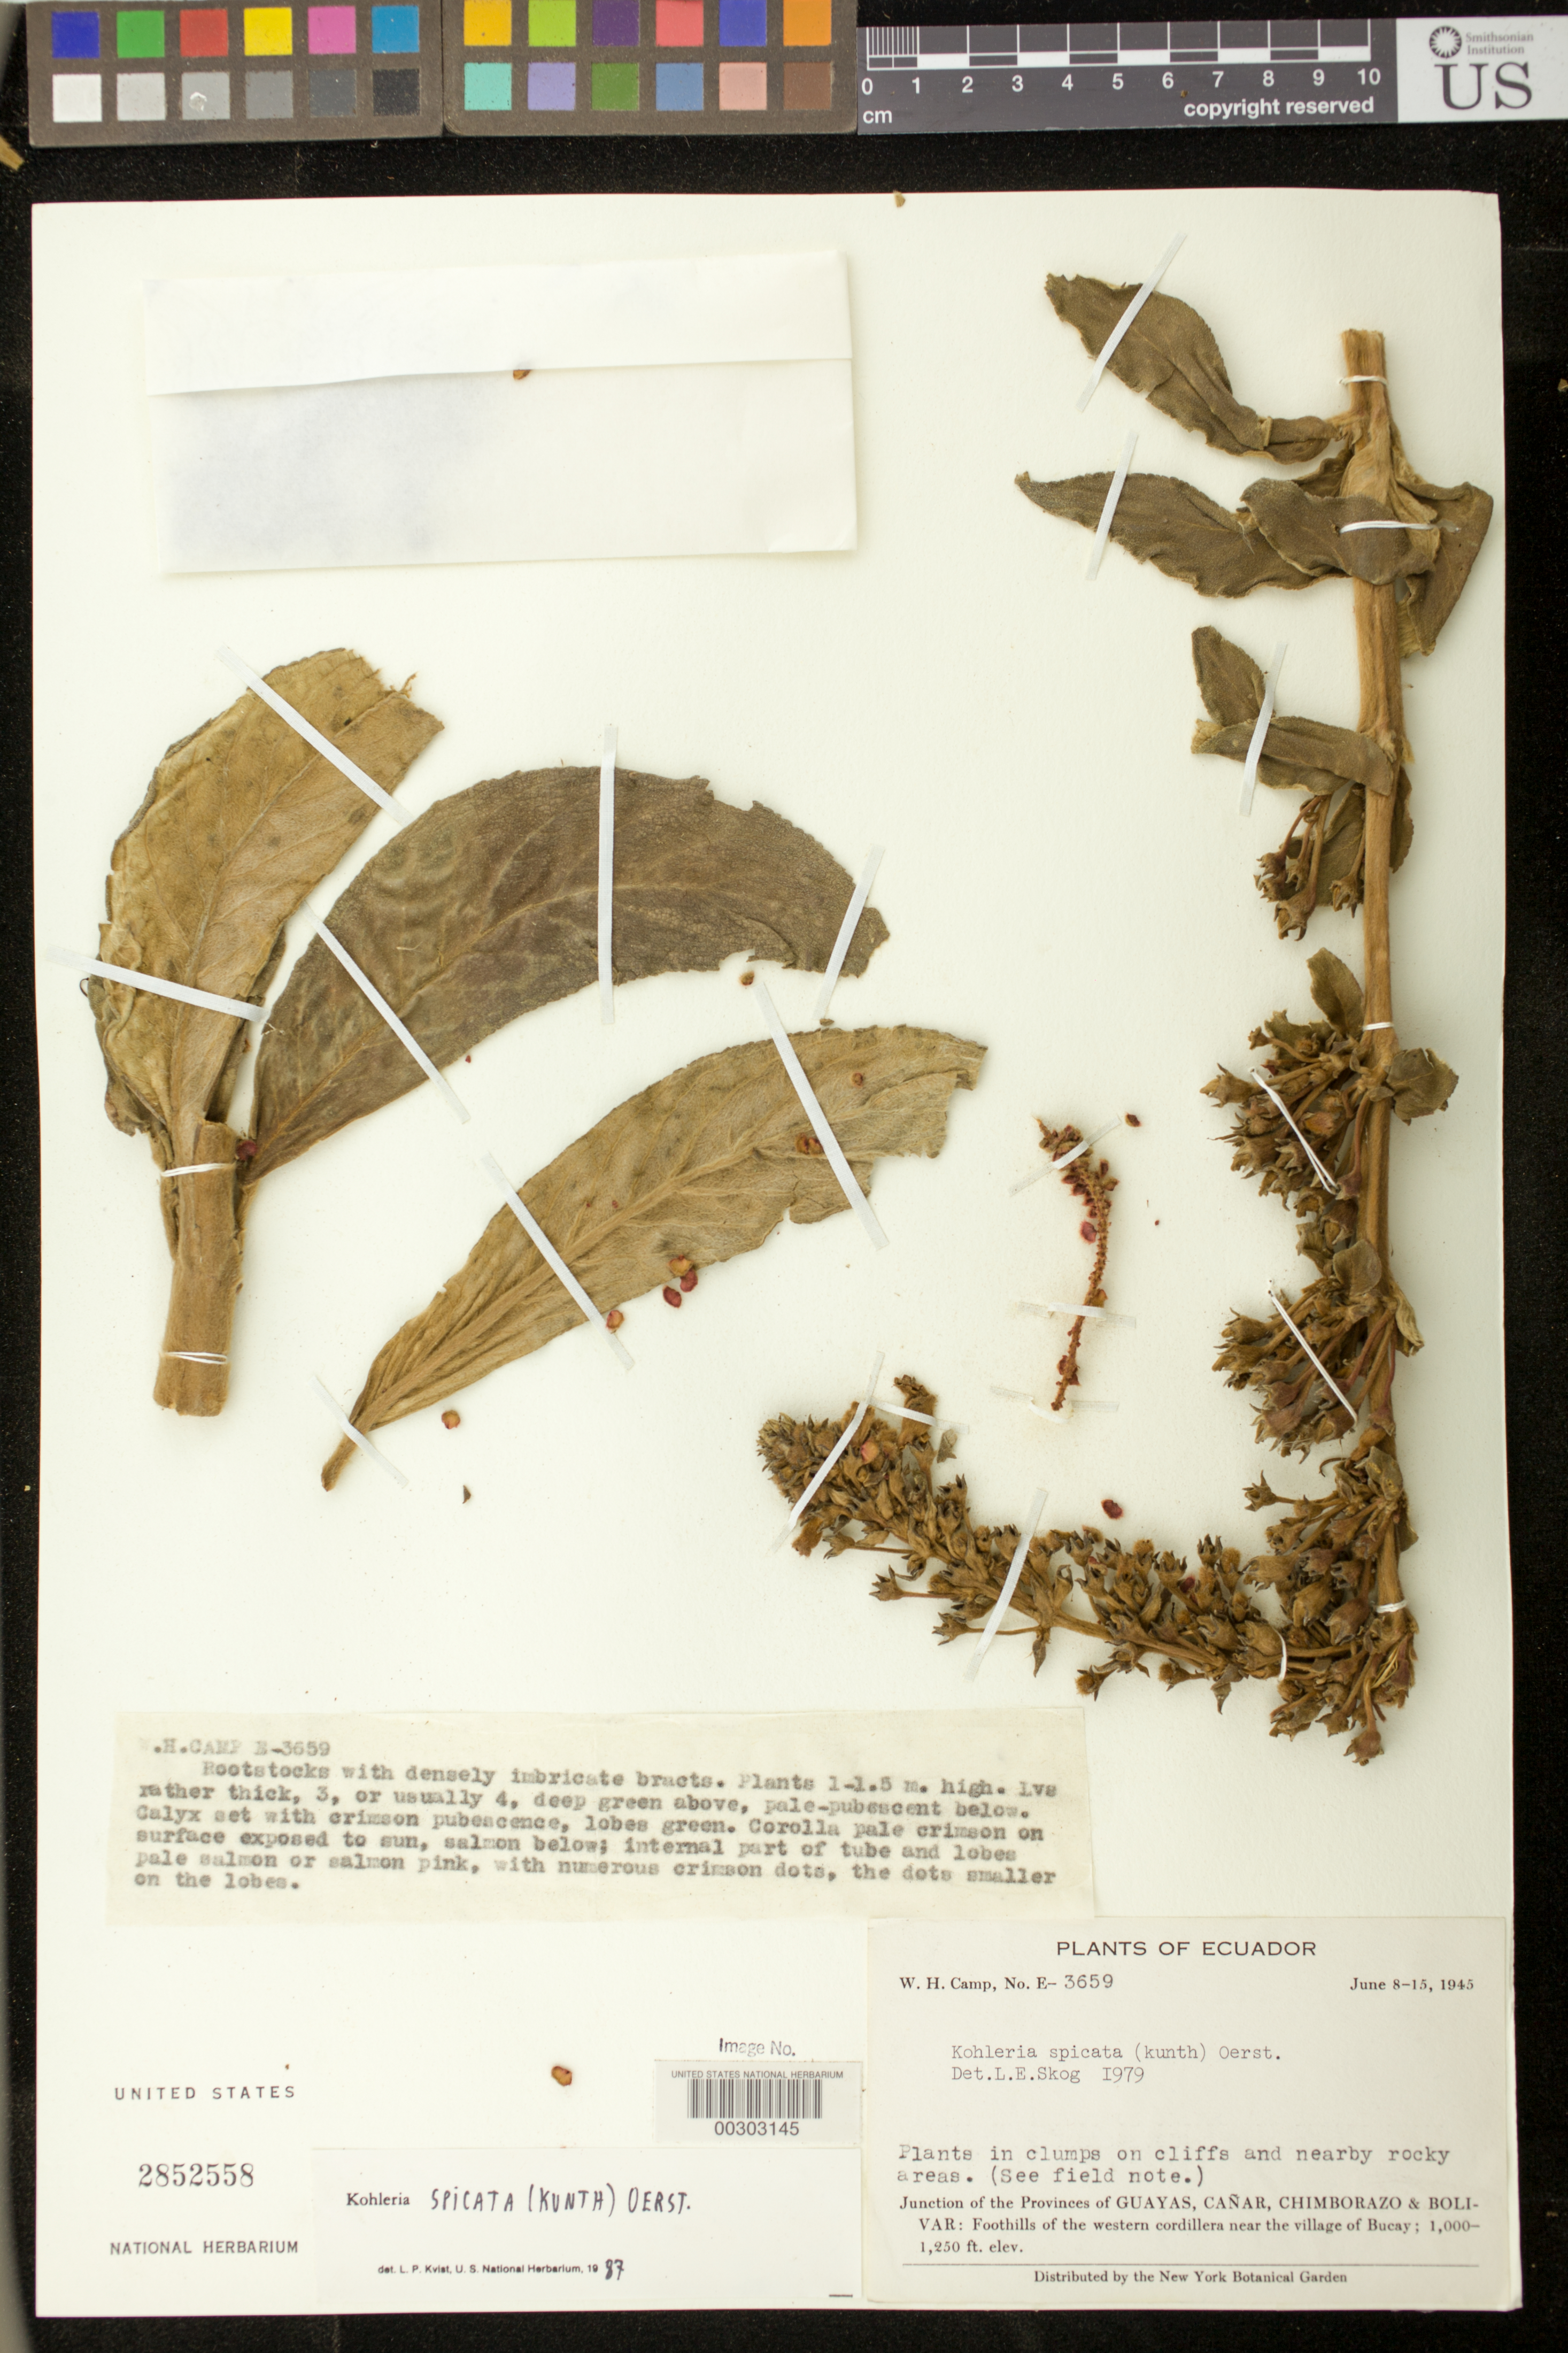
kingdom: Plantae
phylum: Tracheophyta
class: Magnoliopsida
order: Lamiales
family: Gesneriaceae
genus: Kohleria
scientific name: Kohleria spicata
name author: (Kunth) Oerst.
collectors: W. H. Camp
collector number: E- 3659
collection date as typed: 8-15 Jun 1945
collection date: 1945-06-08/1945-06-15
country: Ecuador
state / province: Chimborazo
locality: Junction of Prov. Guayas, Canar, Chimborazo and Bolivar, foothills of the Western Cordillera near the village of Bucay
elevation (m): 305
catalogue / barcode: US 2852558